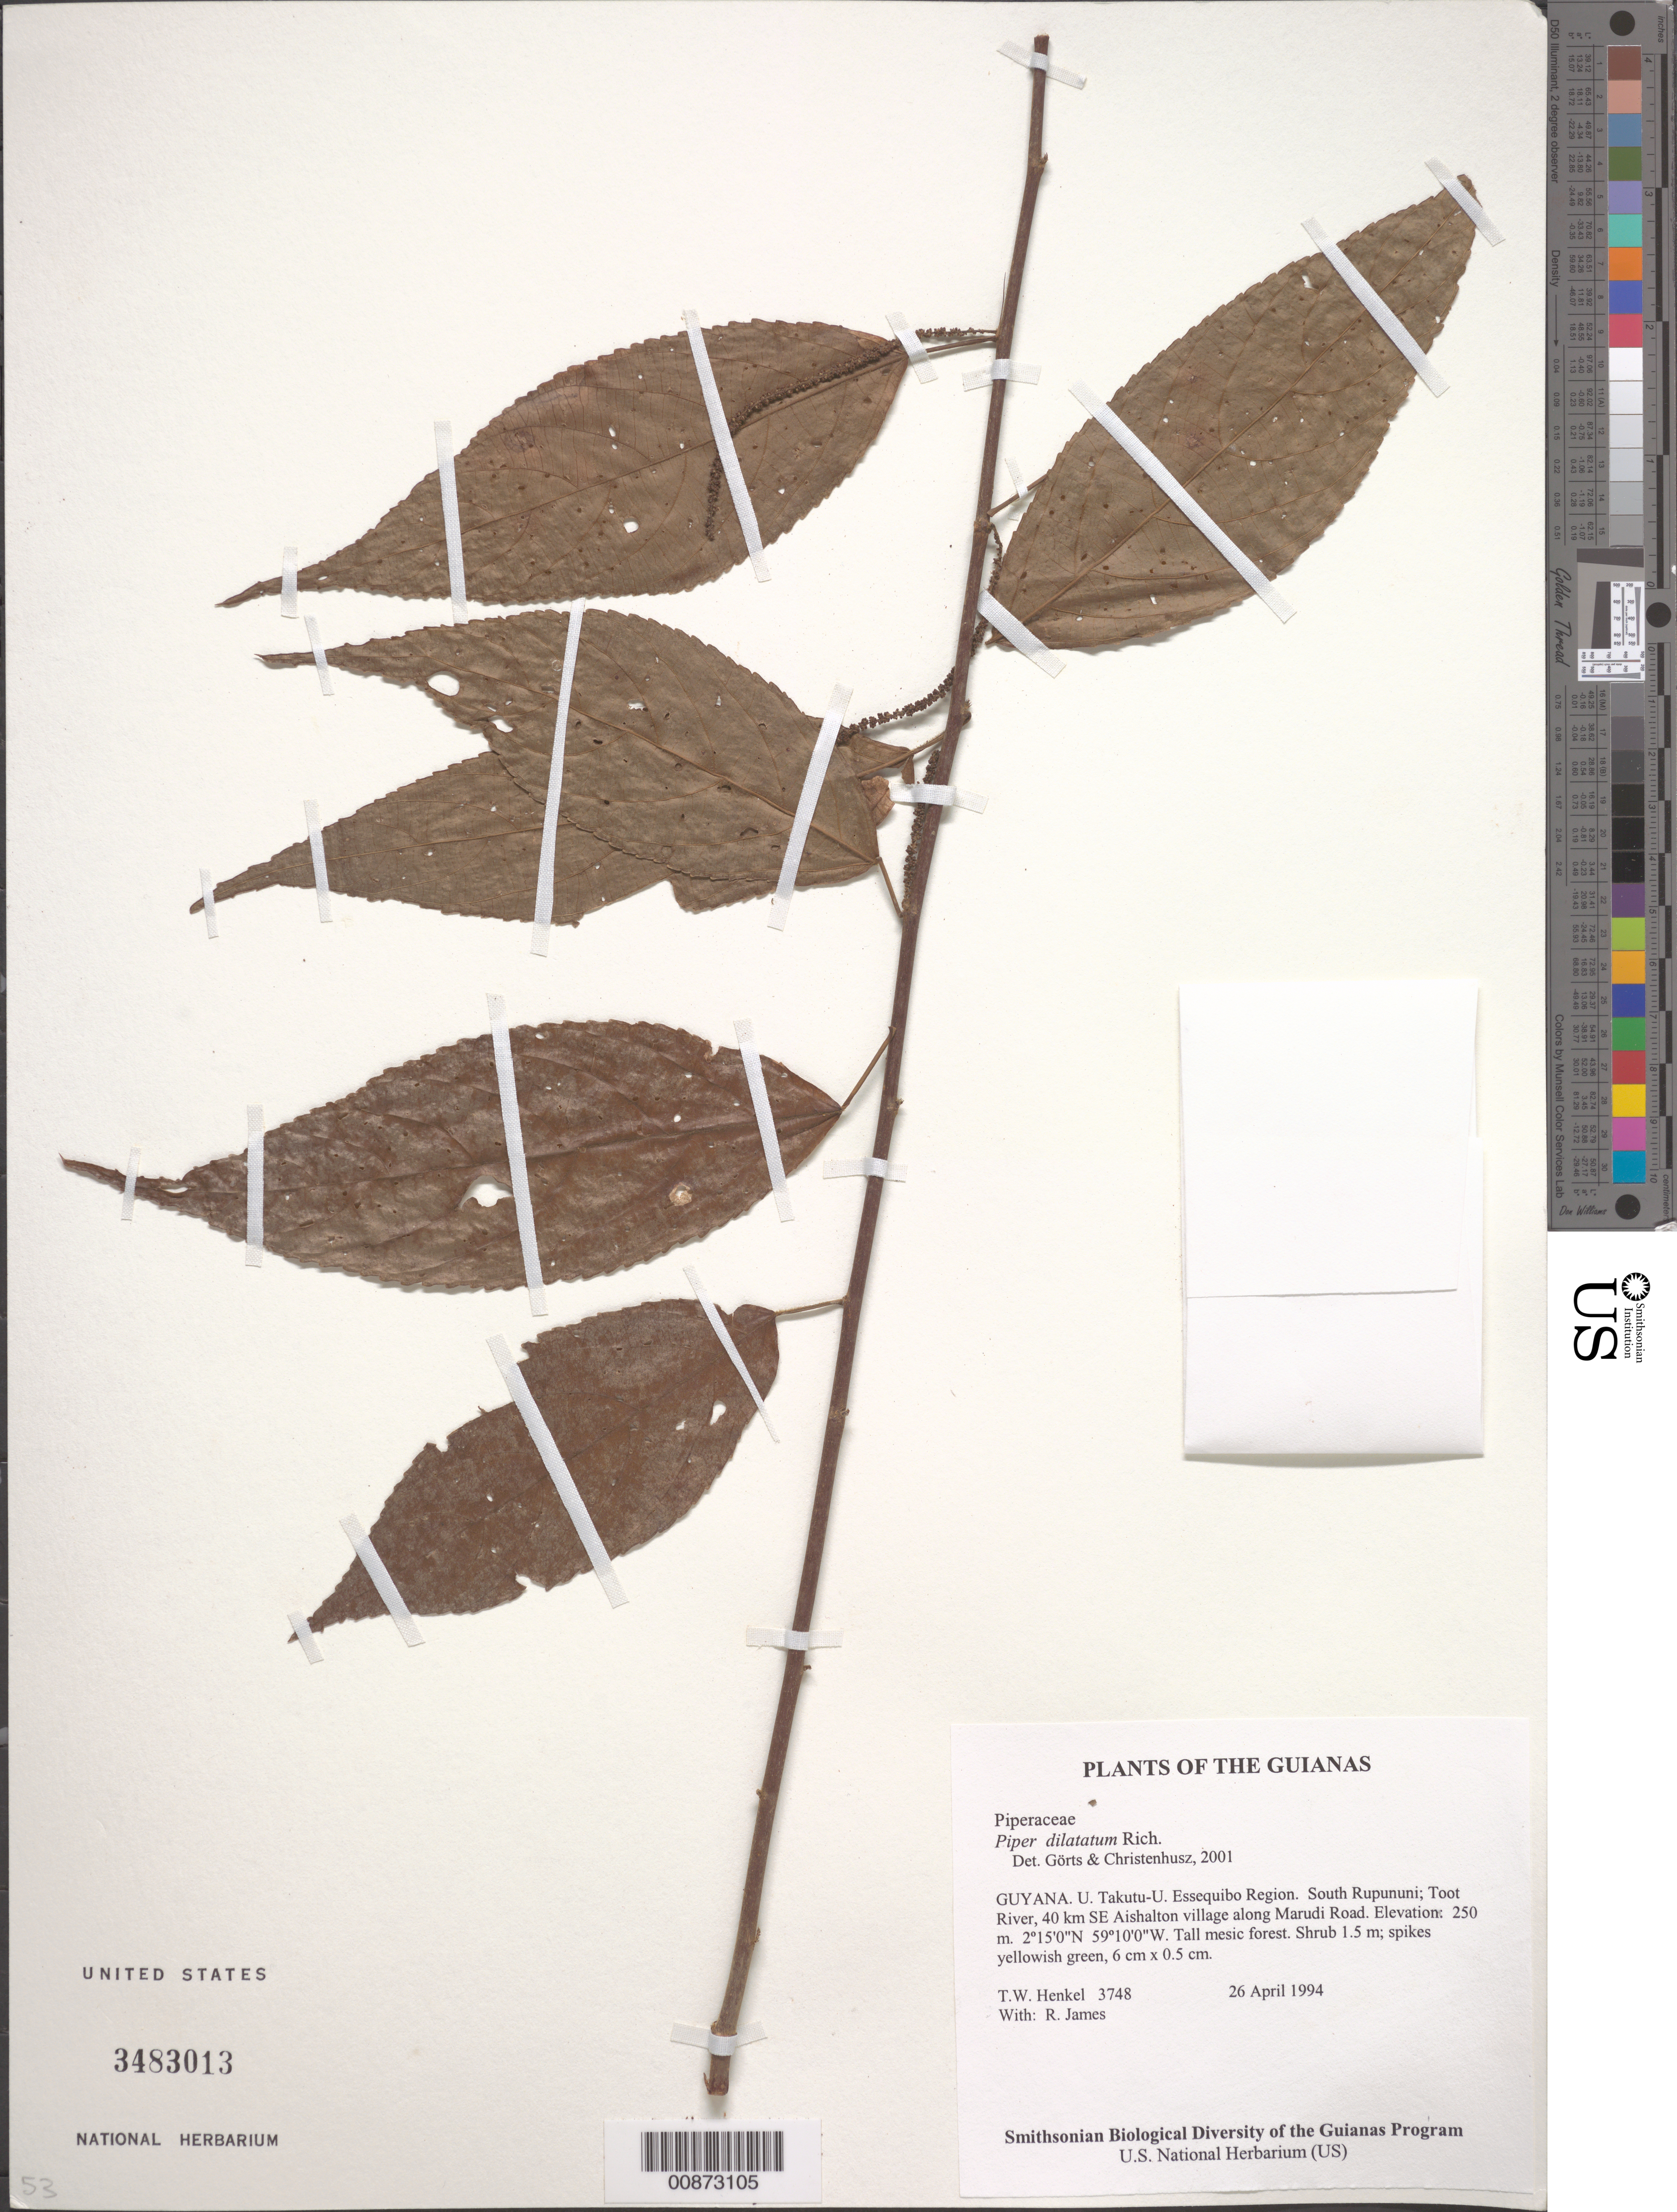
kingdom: Plantae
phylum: Tracheophyta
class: Magnoliopsida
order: Malpighiales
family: Euphorbiaceae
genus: Acalypha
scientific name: Acalypha sp.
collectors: T. Henkel & R. James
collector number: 3748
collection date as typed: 26 April 1994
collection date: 1994-04-26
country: Guyana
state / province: U. Takutu-U. Essequibo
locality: South Rupununi; Toot River, 40 km SE Aishalton village along Marudi Road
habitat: Tall mesic forest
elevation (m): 250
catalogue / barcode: US 3483013